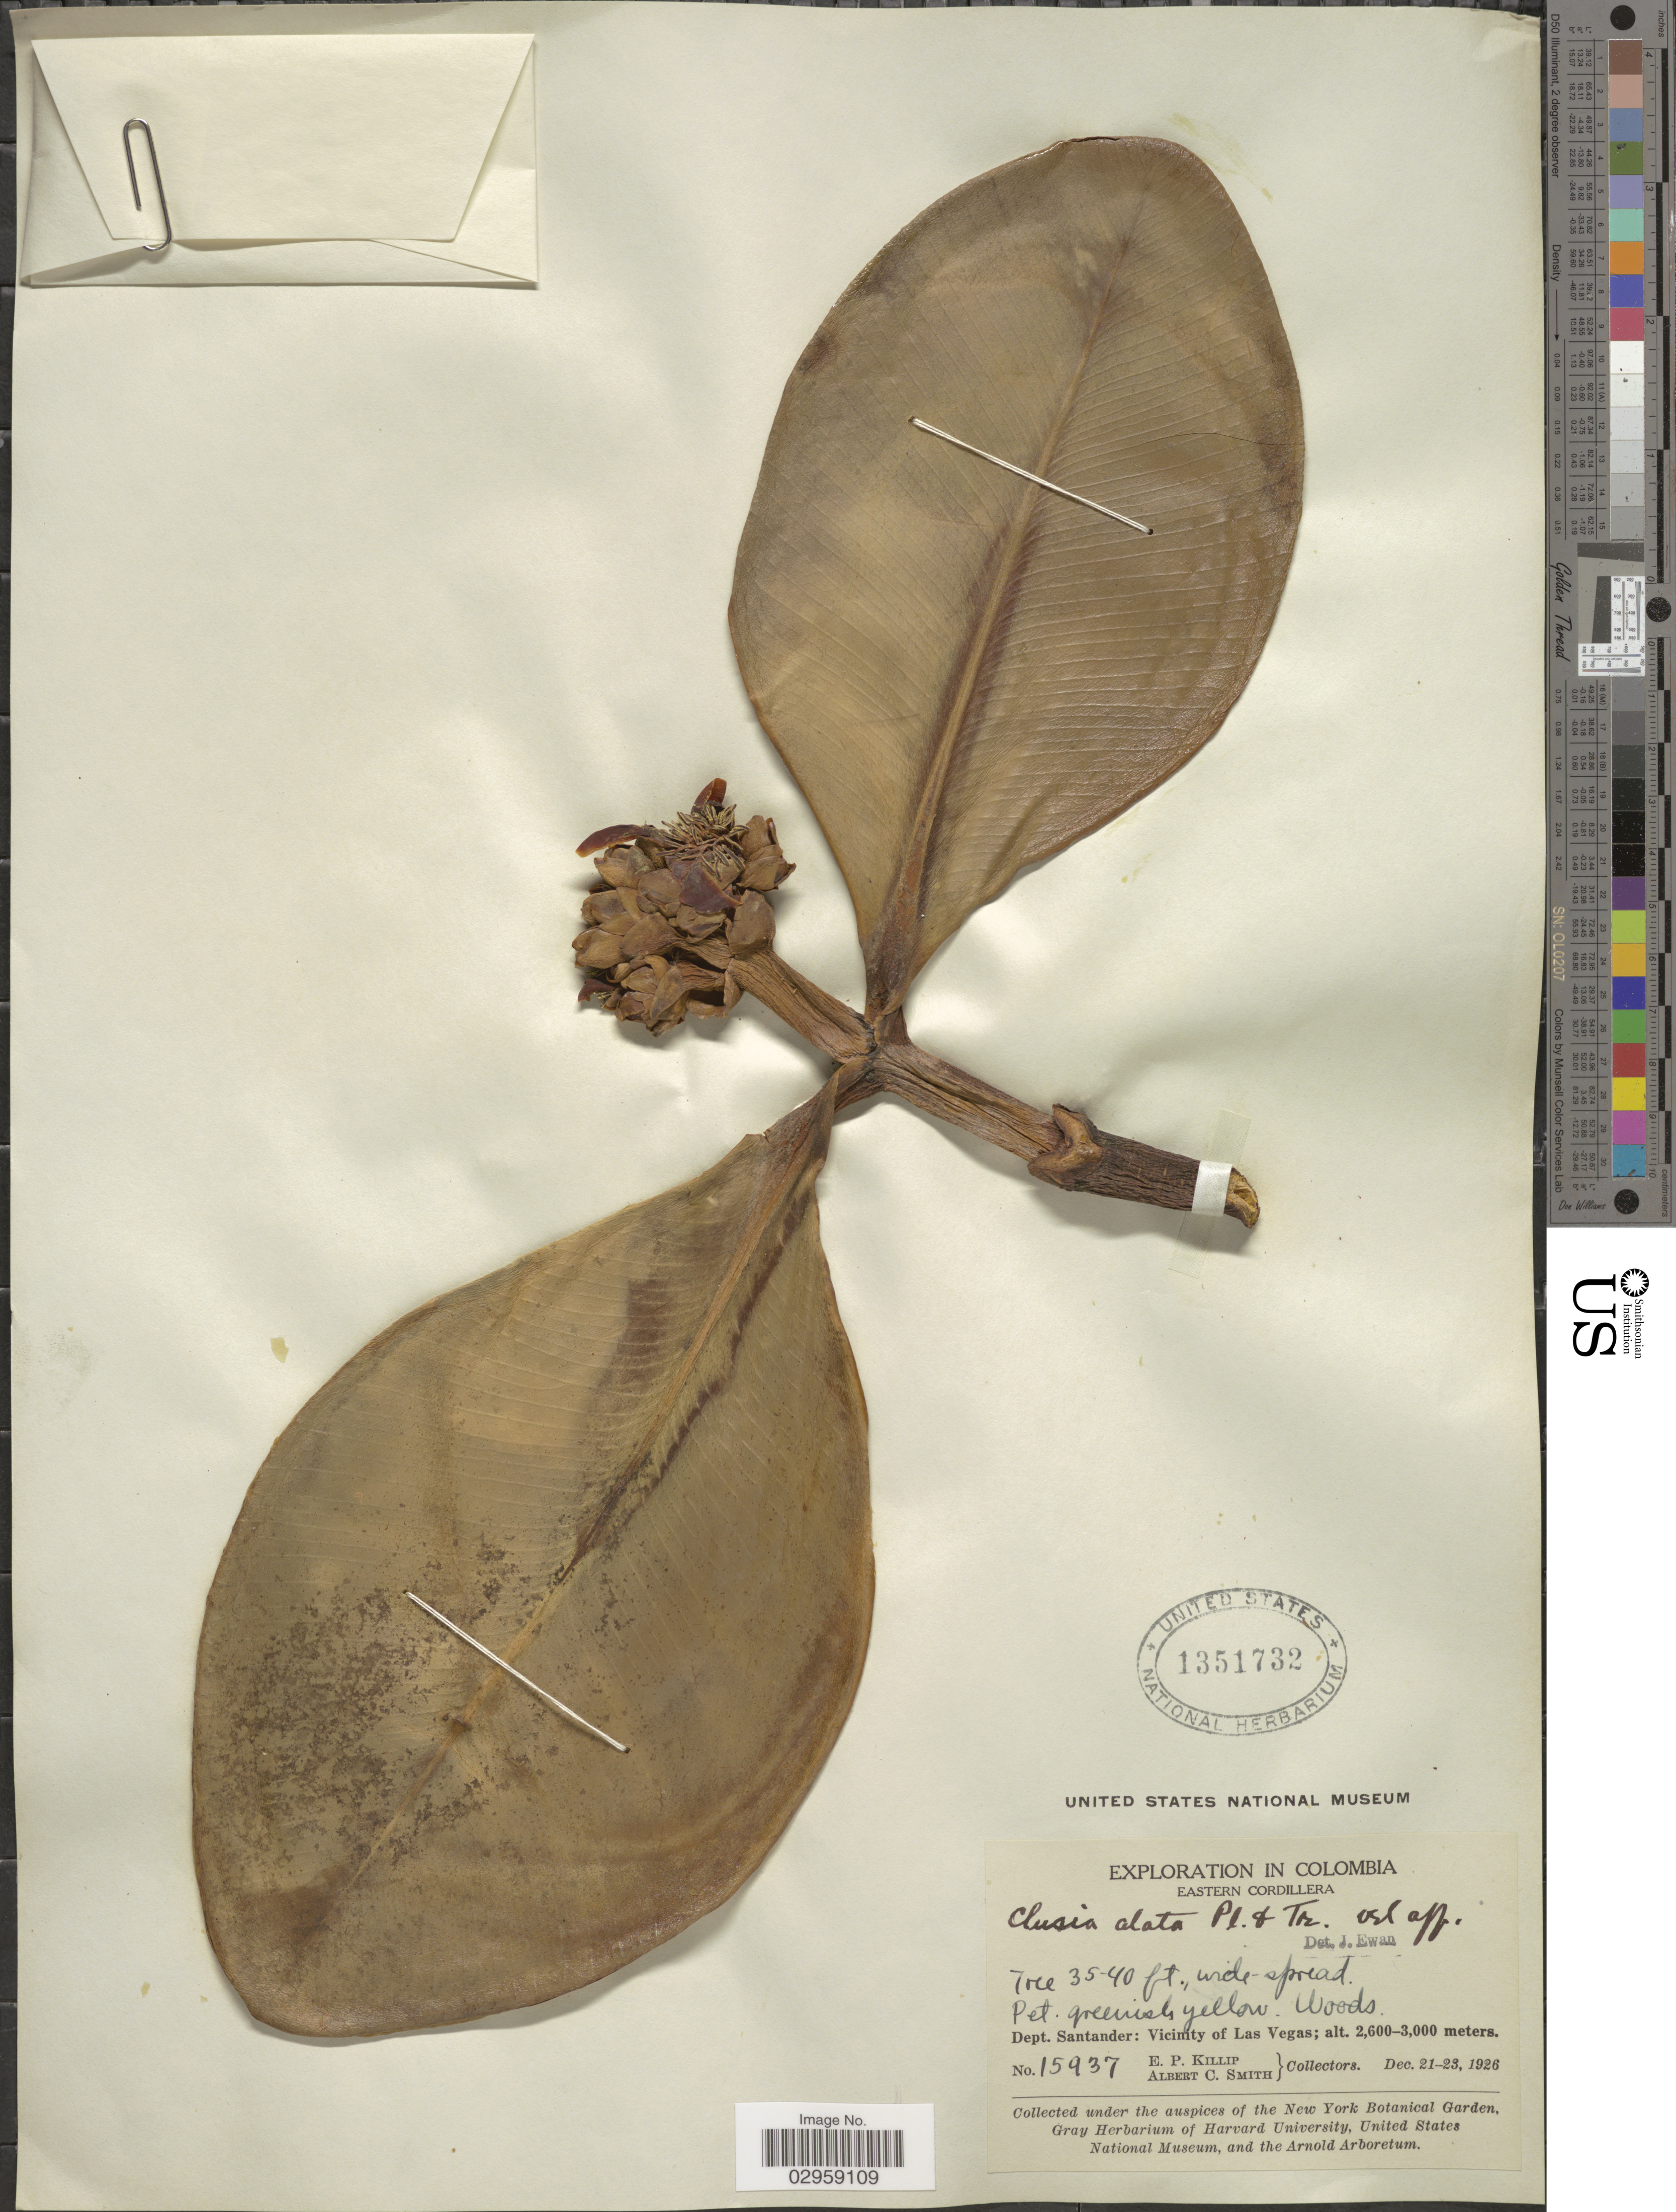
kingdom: Plantae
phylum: Tracheophyta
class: Magnoliopsida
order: Malpighiales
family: Clusiaceae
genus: Clusia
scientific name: Clusia alata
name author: Triana & Planch.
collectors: E. P. Killip & A. C. Smith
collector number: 15937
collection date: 1926-12-21/1926-12-23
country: Colombia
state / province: Santander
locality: Eastern Cordillera. Dept. Santander: Vicinity of Las Vegas.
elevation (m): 2600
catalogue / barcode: US 1351732